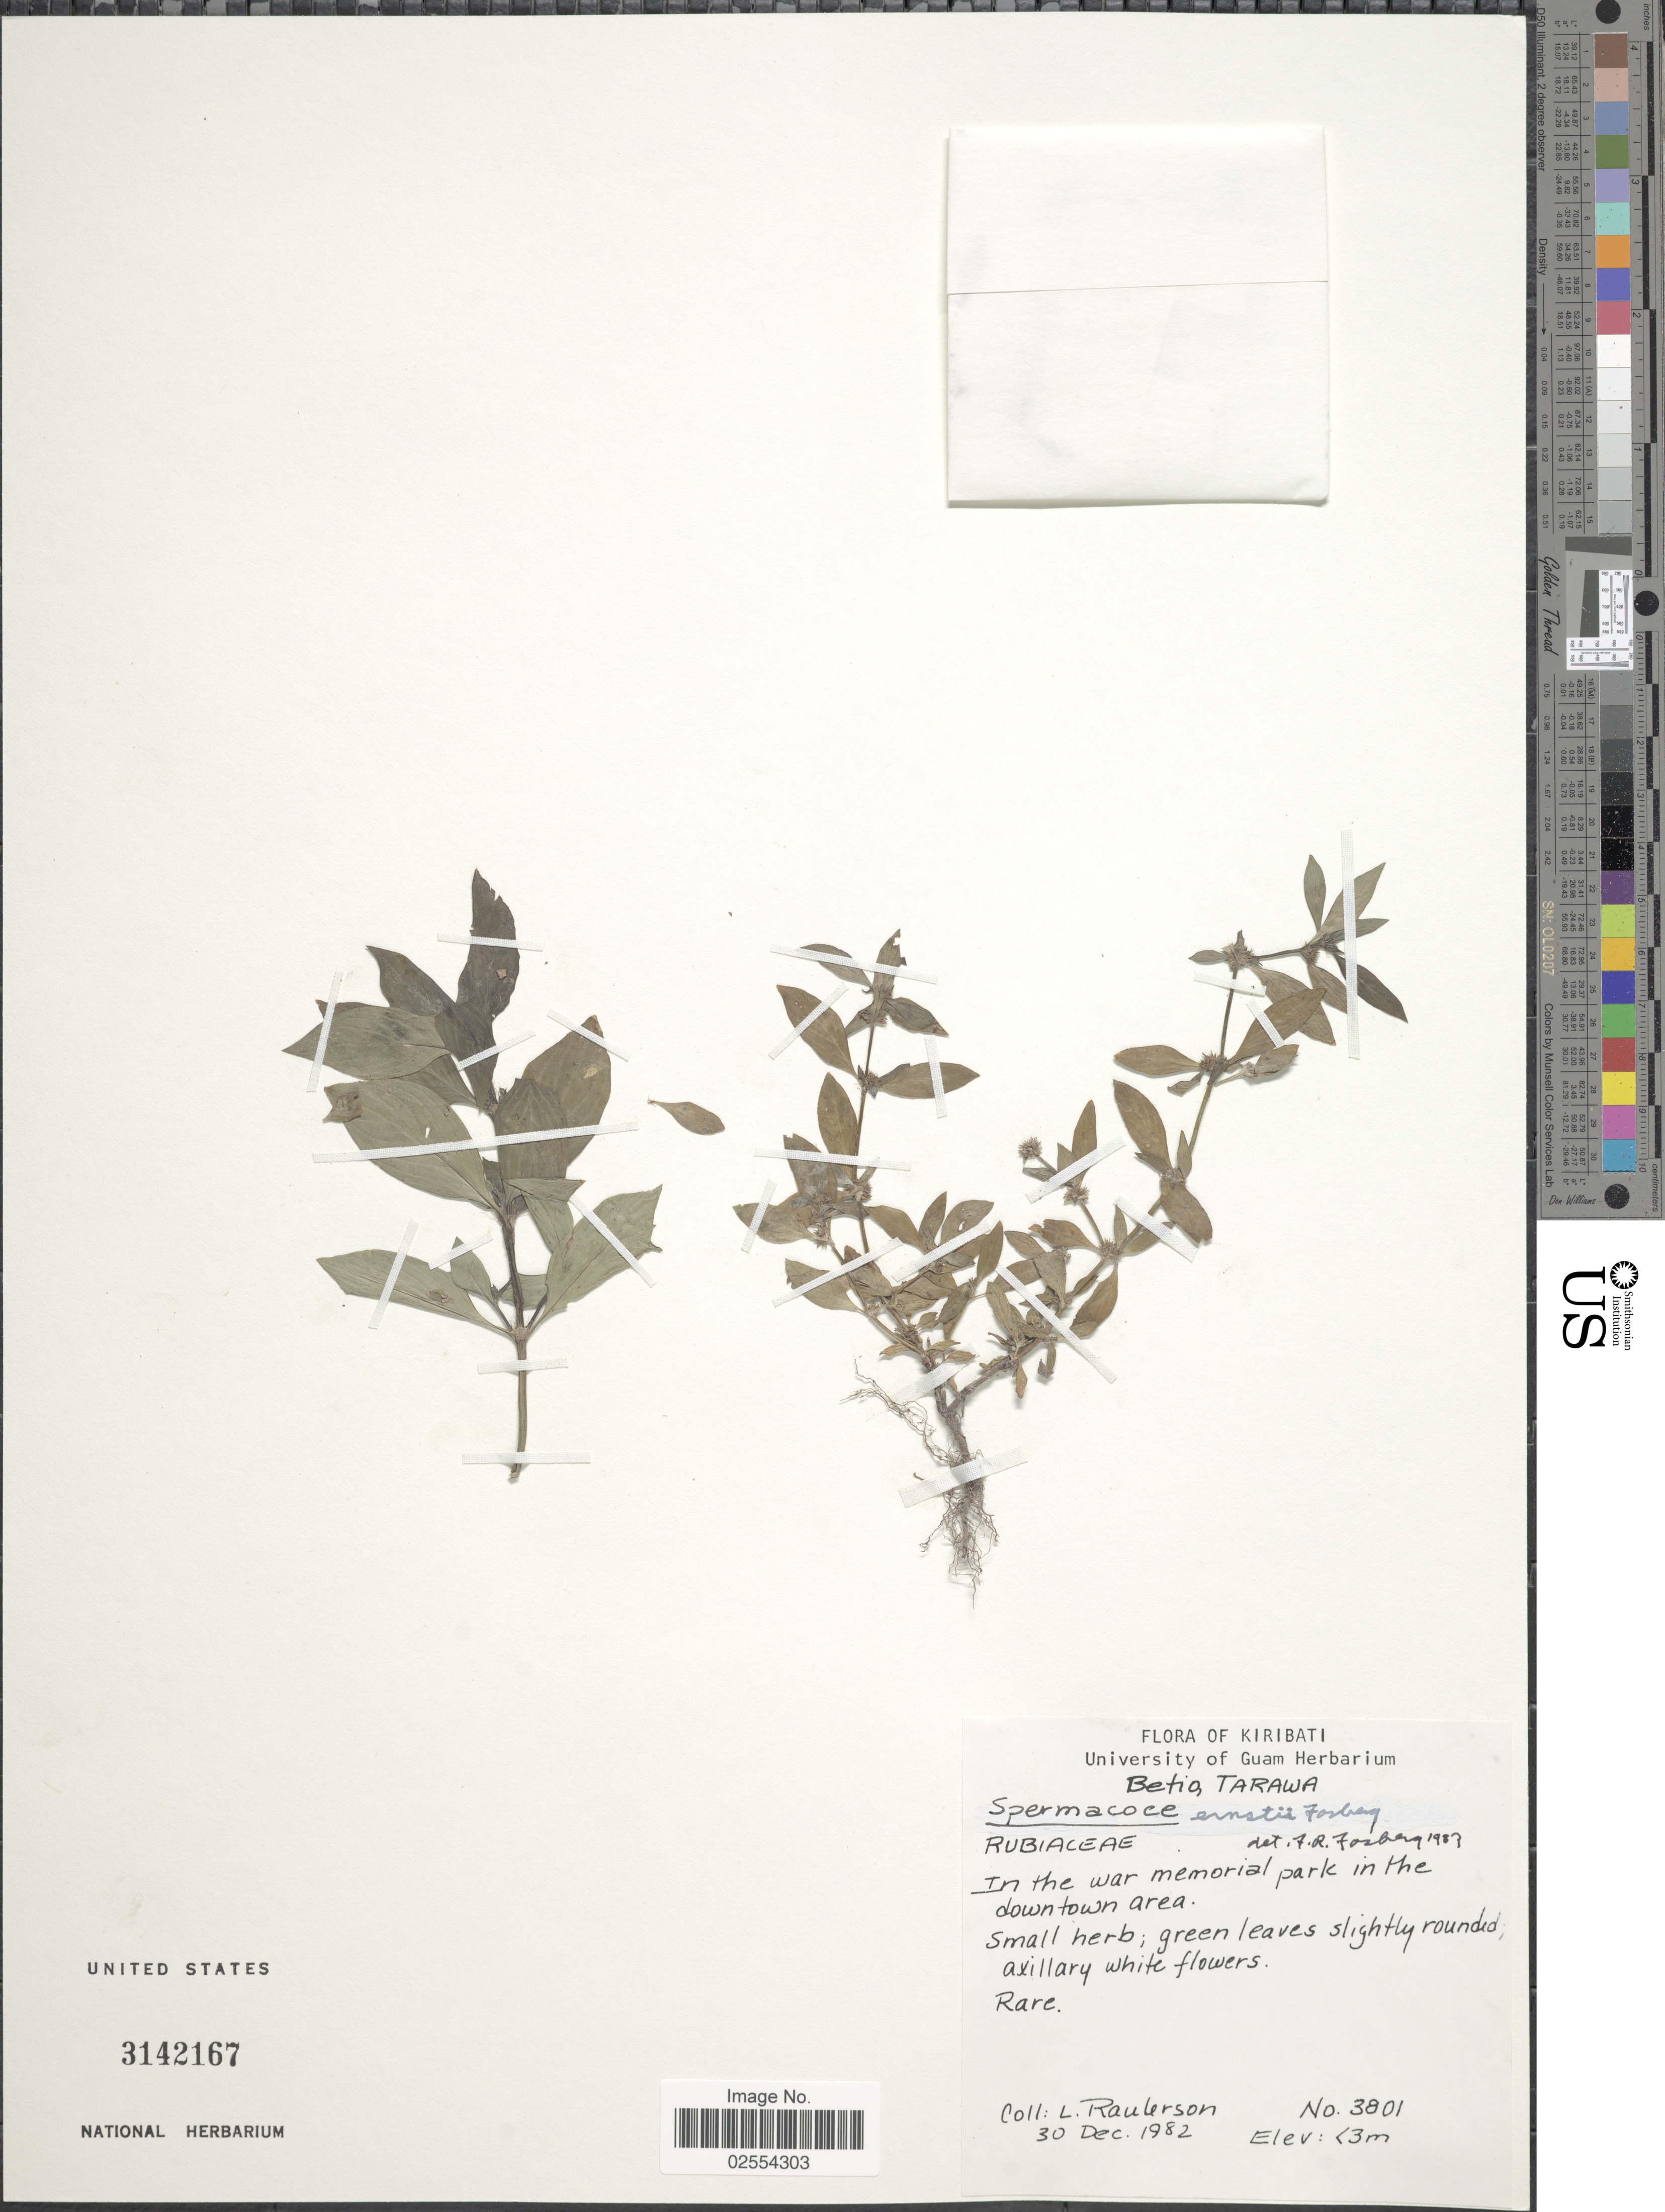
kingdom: Plantae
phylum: Tracheophyta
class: Magnoliopsida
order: Gentianales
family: Rubiaceae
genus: Spermacoce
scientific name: Spermacoce ernstii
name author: Fosberg & D.A. Powell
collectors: L. Raulerson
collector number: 3801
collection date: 1982-12-30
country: Kiribati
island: Tarawa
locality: Betia, Tarawa, In the war memorial park in the downtown area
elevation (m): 3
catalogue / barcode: US 3142167